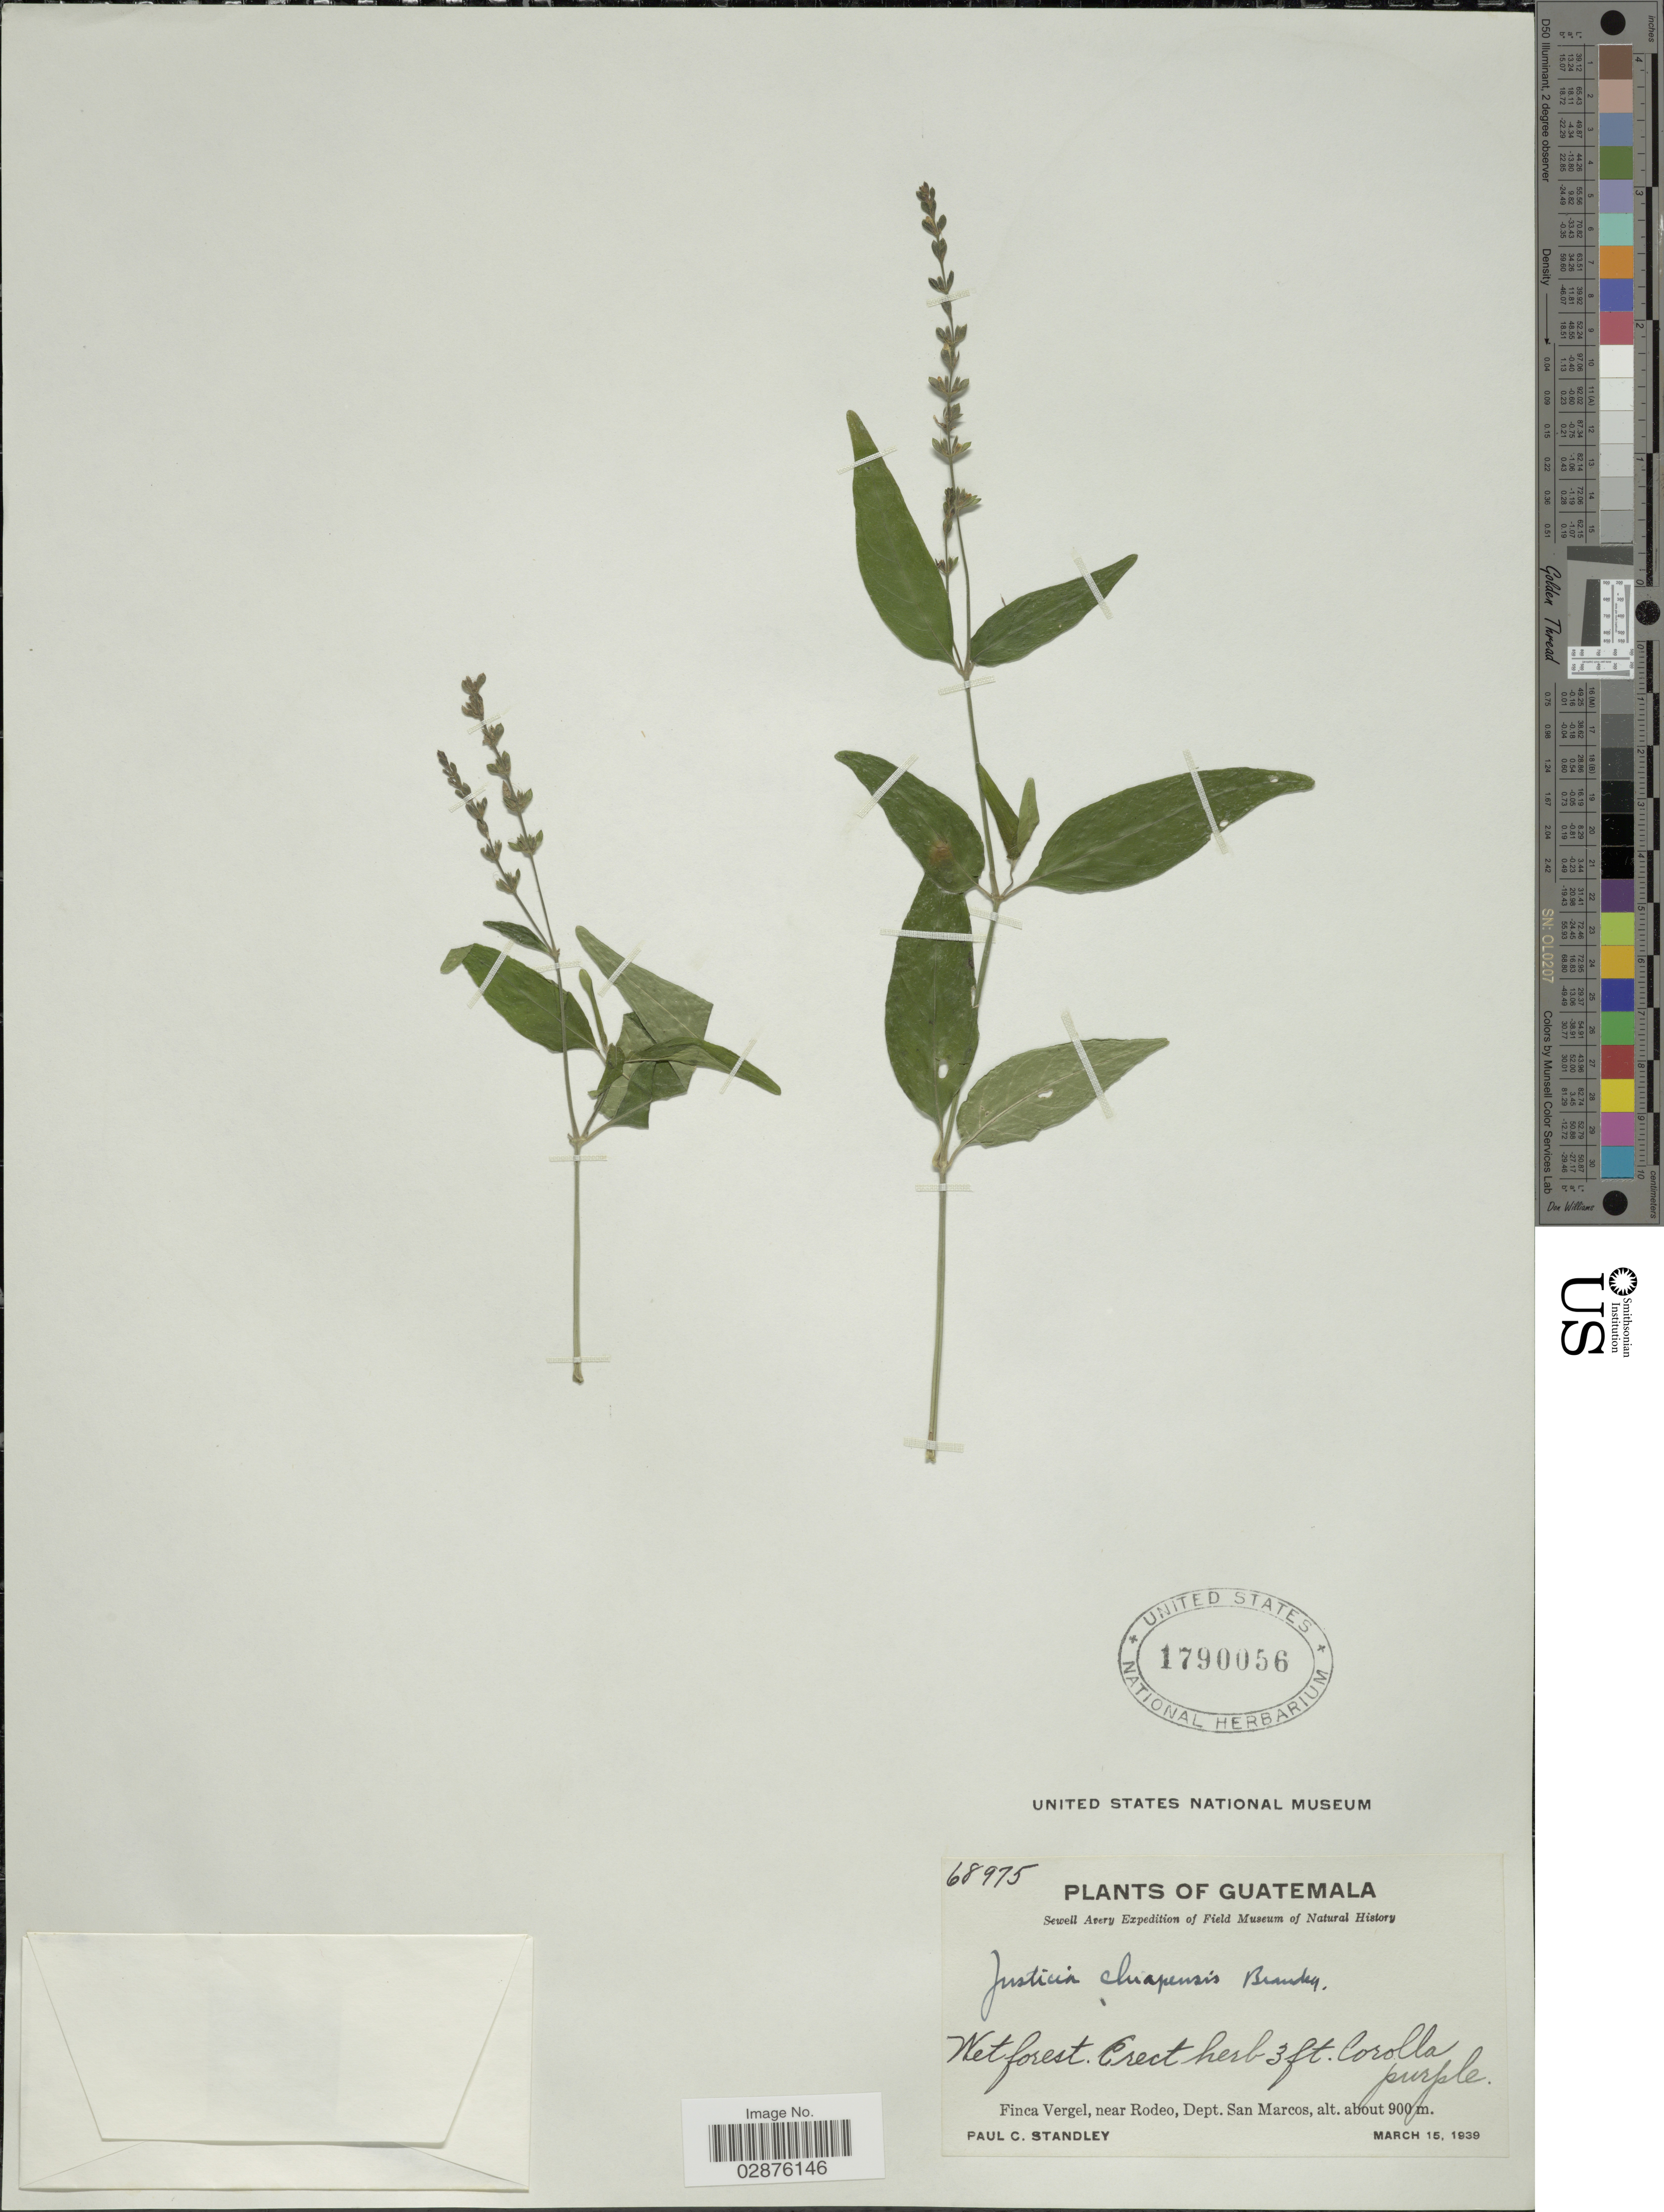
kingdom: Plantae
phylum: Tracheophyta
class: Magnoliopsida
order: Lamiales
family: Acanthaceae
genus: Justicia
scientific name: Justicia chiapensis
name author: Brandegee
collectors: P. C. Standley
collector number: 68975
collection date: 1939-03-15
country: Guatemala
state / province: San Marcos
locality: Finca Vergel, near Rodeo, Dept. San Marcos.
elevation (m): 900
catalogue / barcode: US 1790056